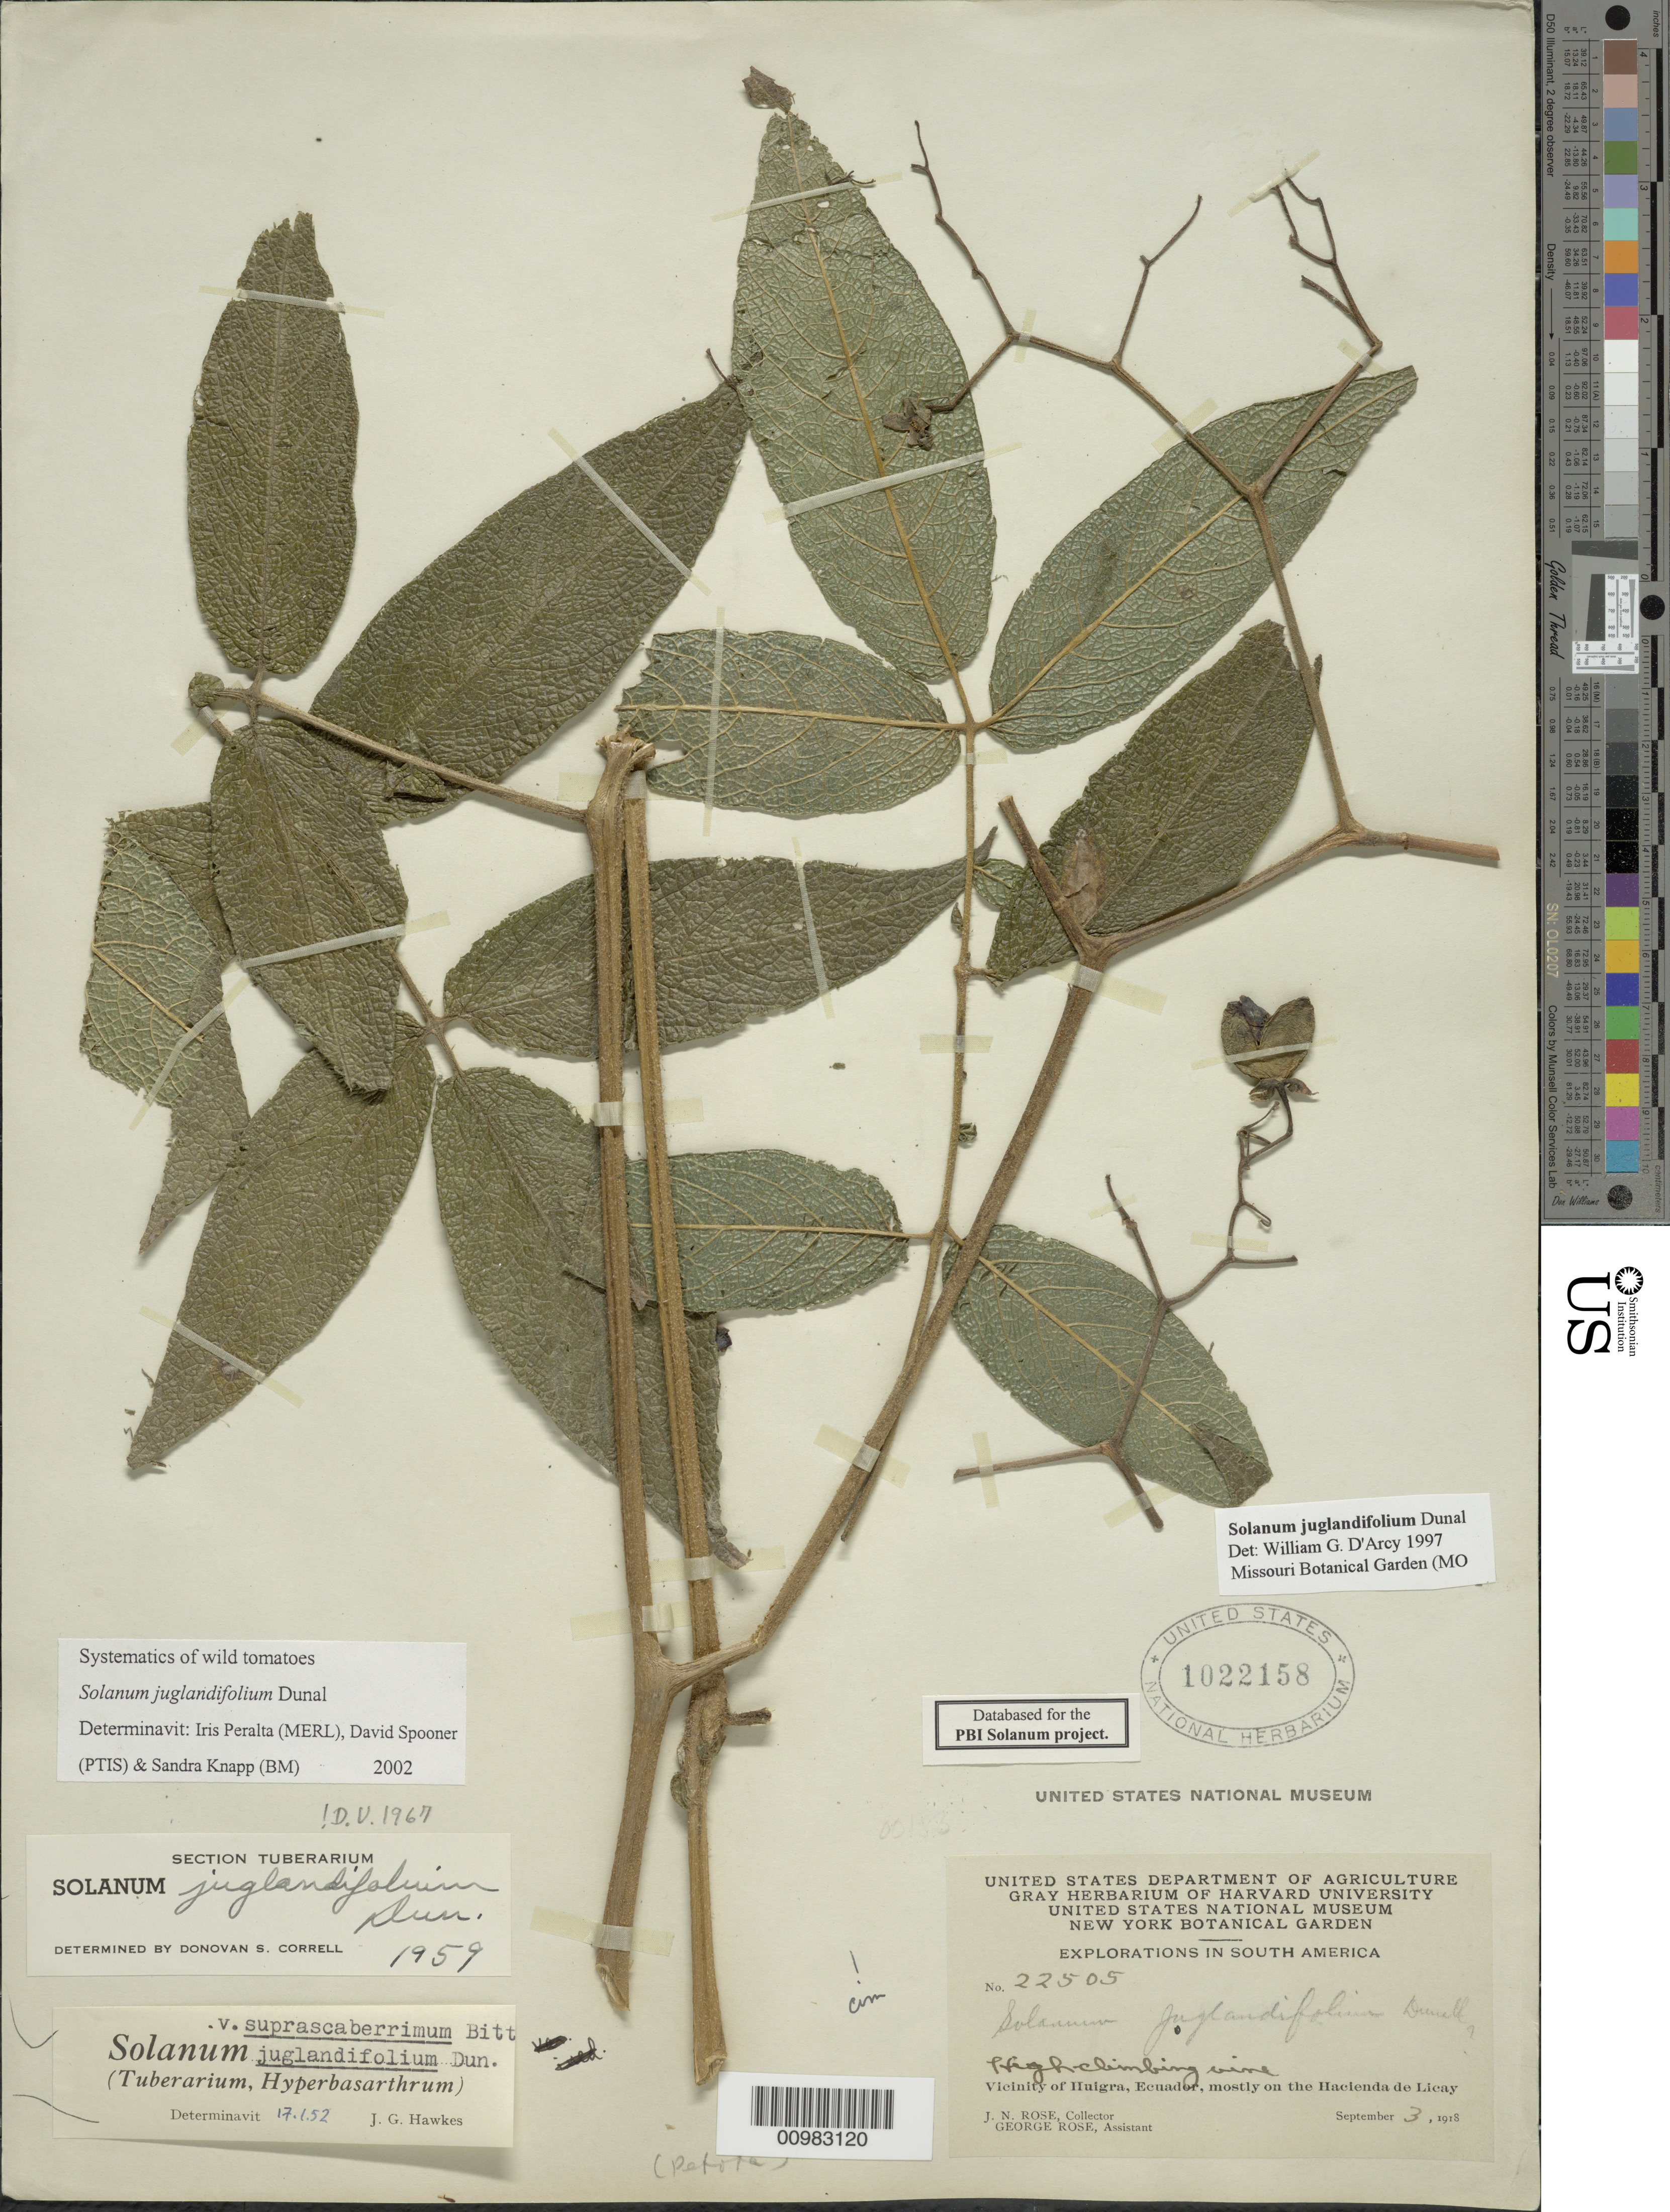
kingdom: Plantae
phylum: Tracheophyta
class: Magnoliopsida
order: Solanales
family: Solanaceae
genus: Solanum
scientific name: Solanum juglandifolium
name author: Dunal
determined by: Peralta, Iris E.; Knapp, S. D.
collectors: J. N. Rose & L. B. Rose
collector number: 22505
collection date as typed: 3 Sep 1918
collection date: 1918-09-03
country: Ecuador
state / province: Chimborazo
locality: vicinity of Huigra, mostly on Hacienda de Licay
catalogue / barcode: US 1022158